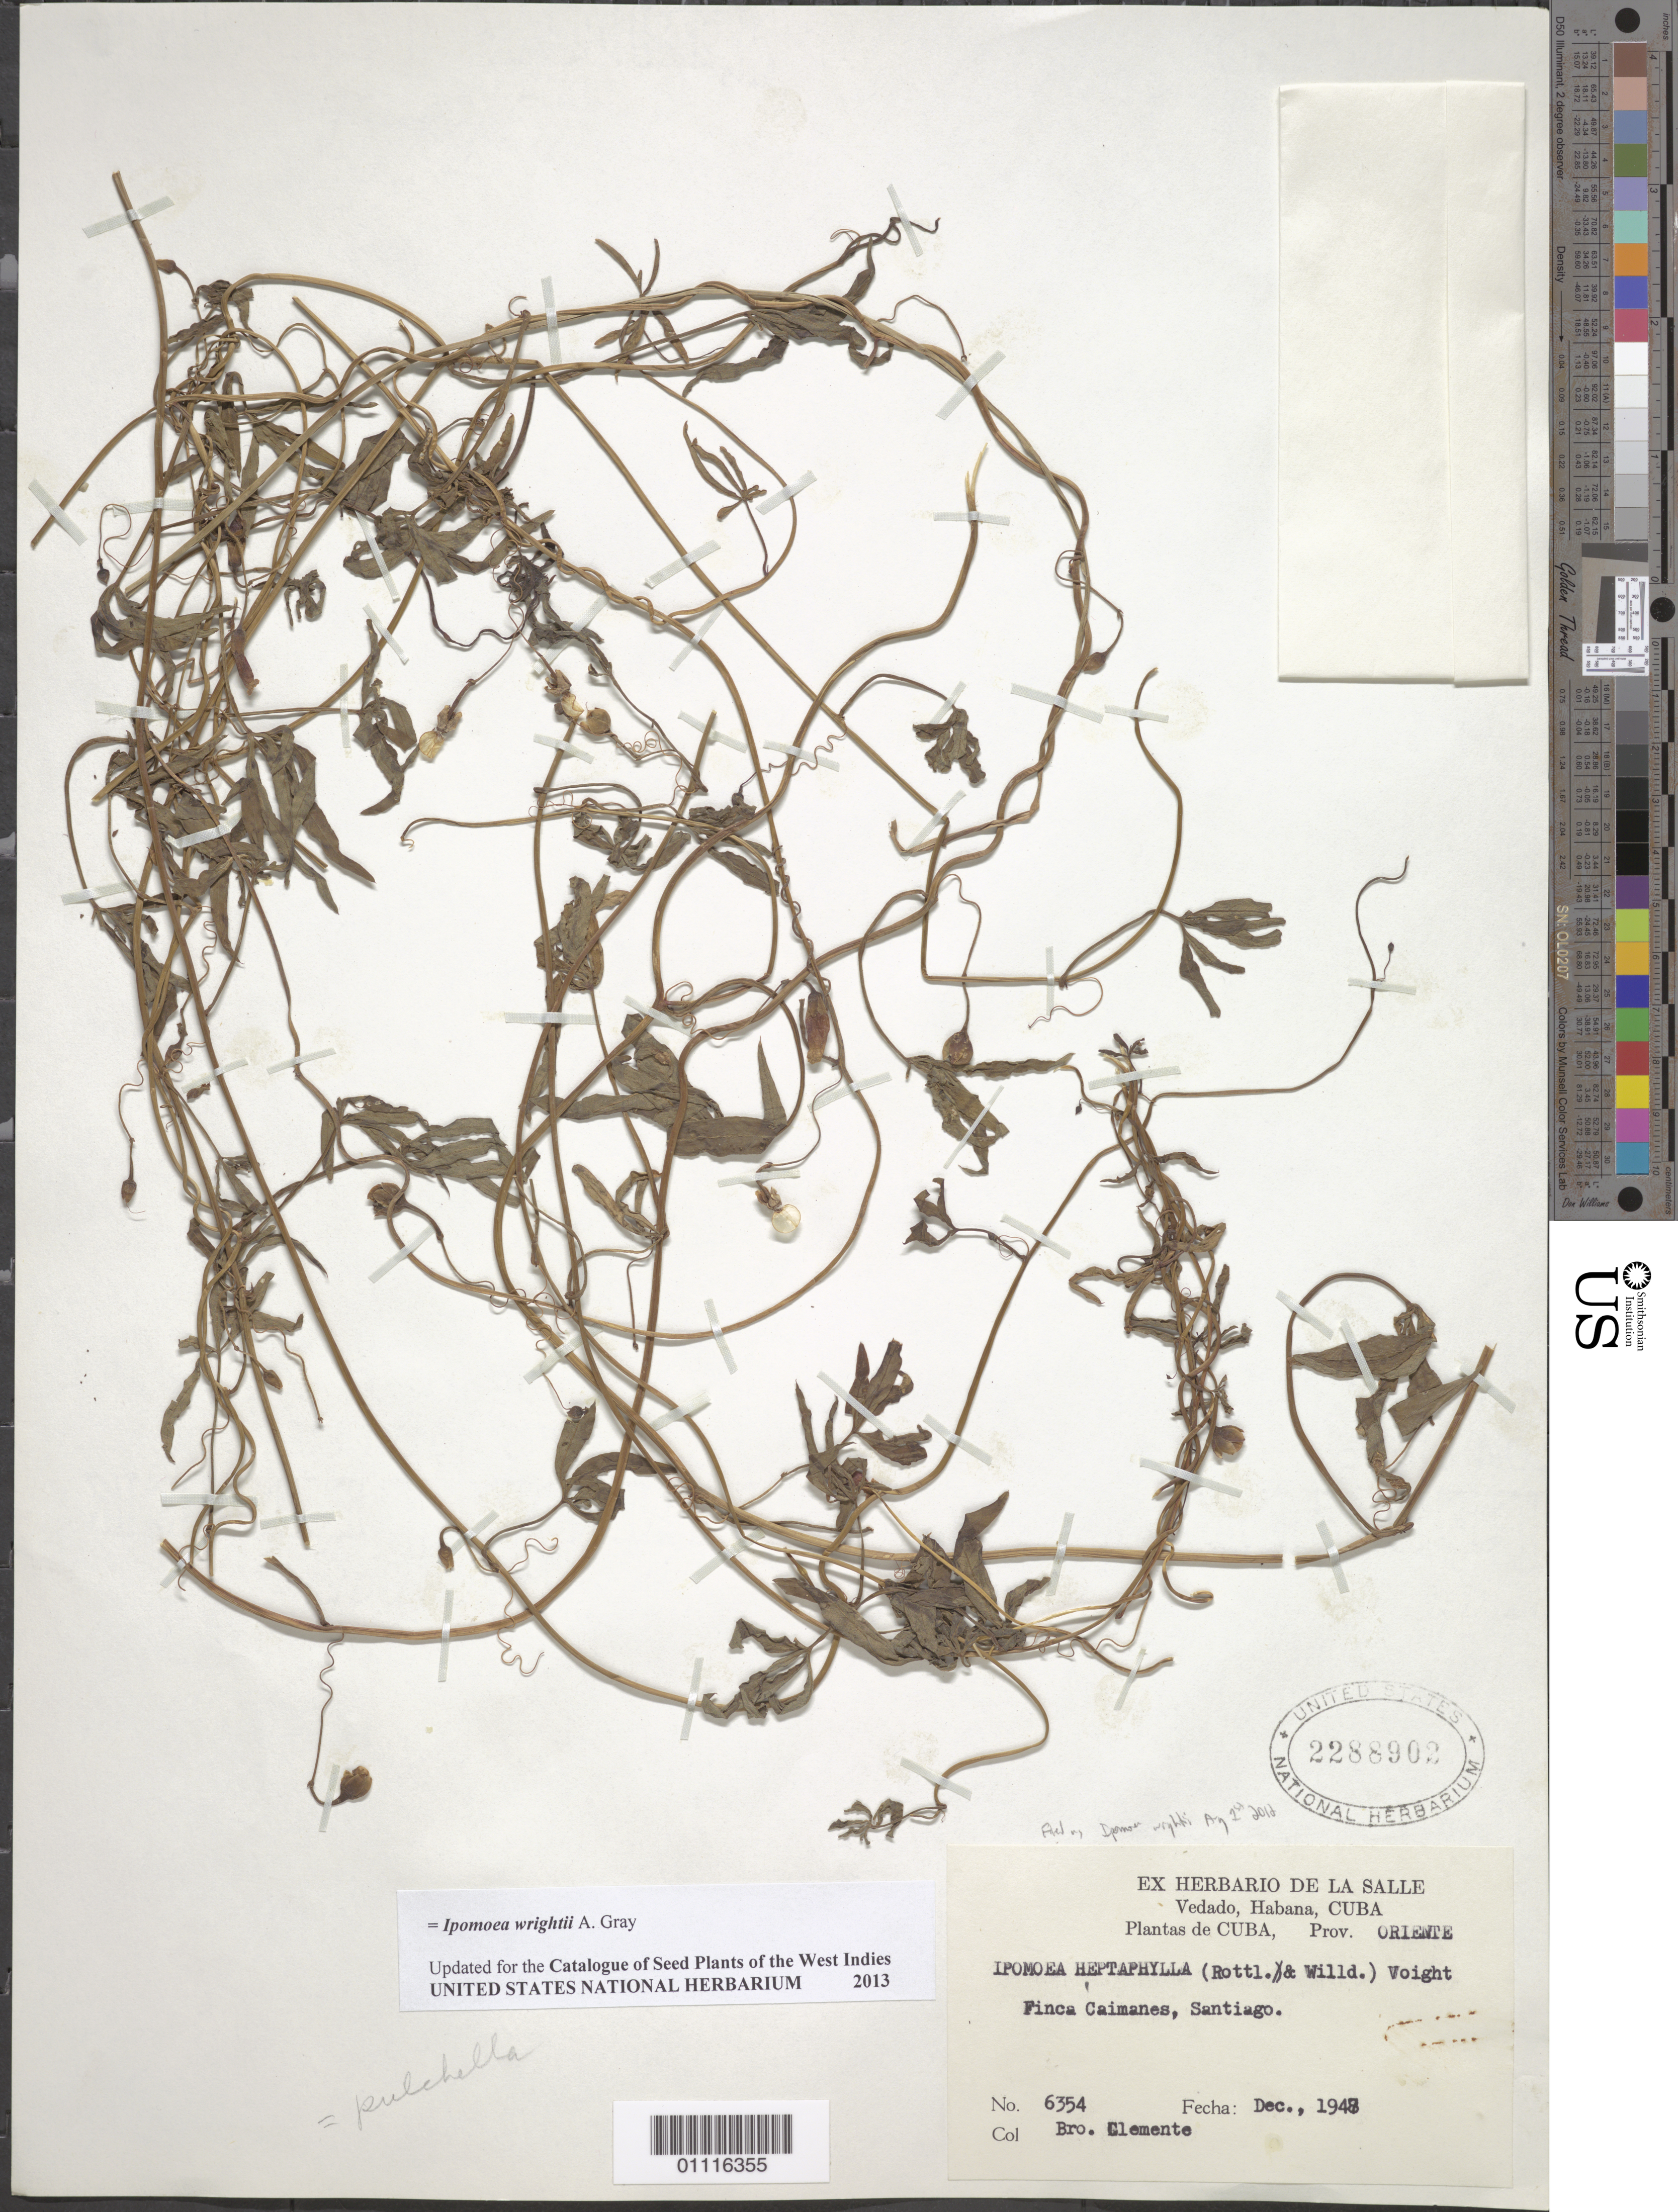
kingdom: Plantae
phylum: Tracheophyta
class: Magnoliopsida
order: Solanales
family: Convolvulaceae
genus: Ipomoea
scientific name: Ipomoea wrightii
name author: A. Gray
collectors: Bro. Clemente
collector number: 6354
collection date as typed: Dec 1948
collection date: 1948-12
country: Cuba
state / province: Santiago de Cuba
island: Cuba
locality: Finca Caimanes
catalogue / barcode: US 2288902